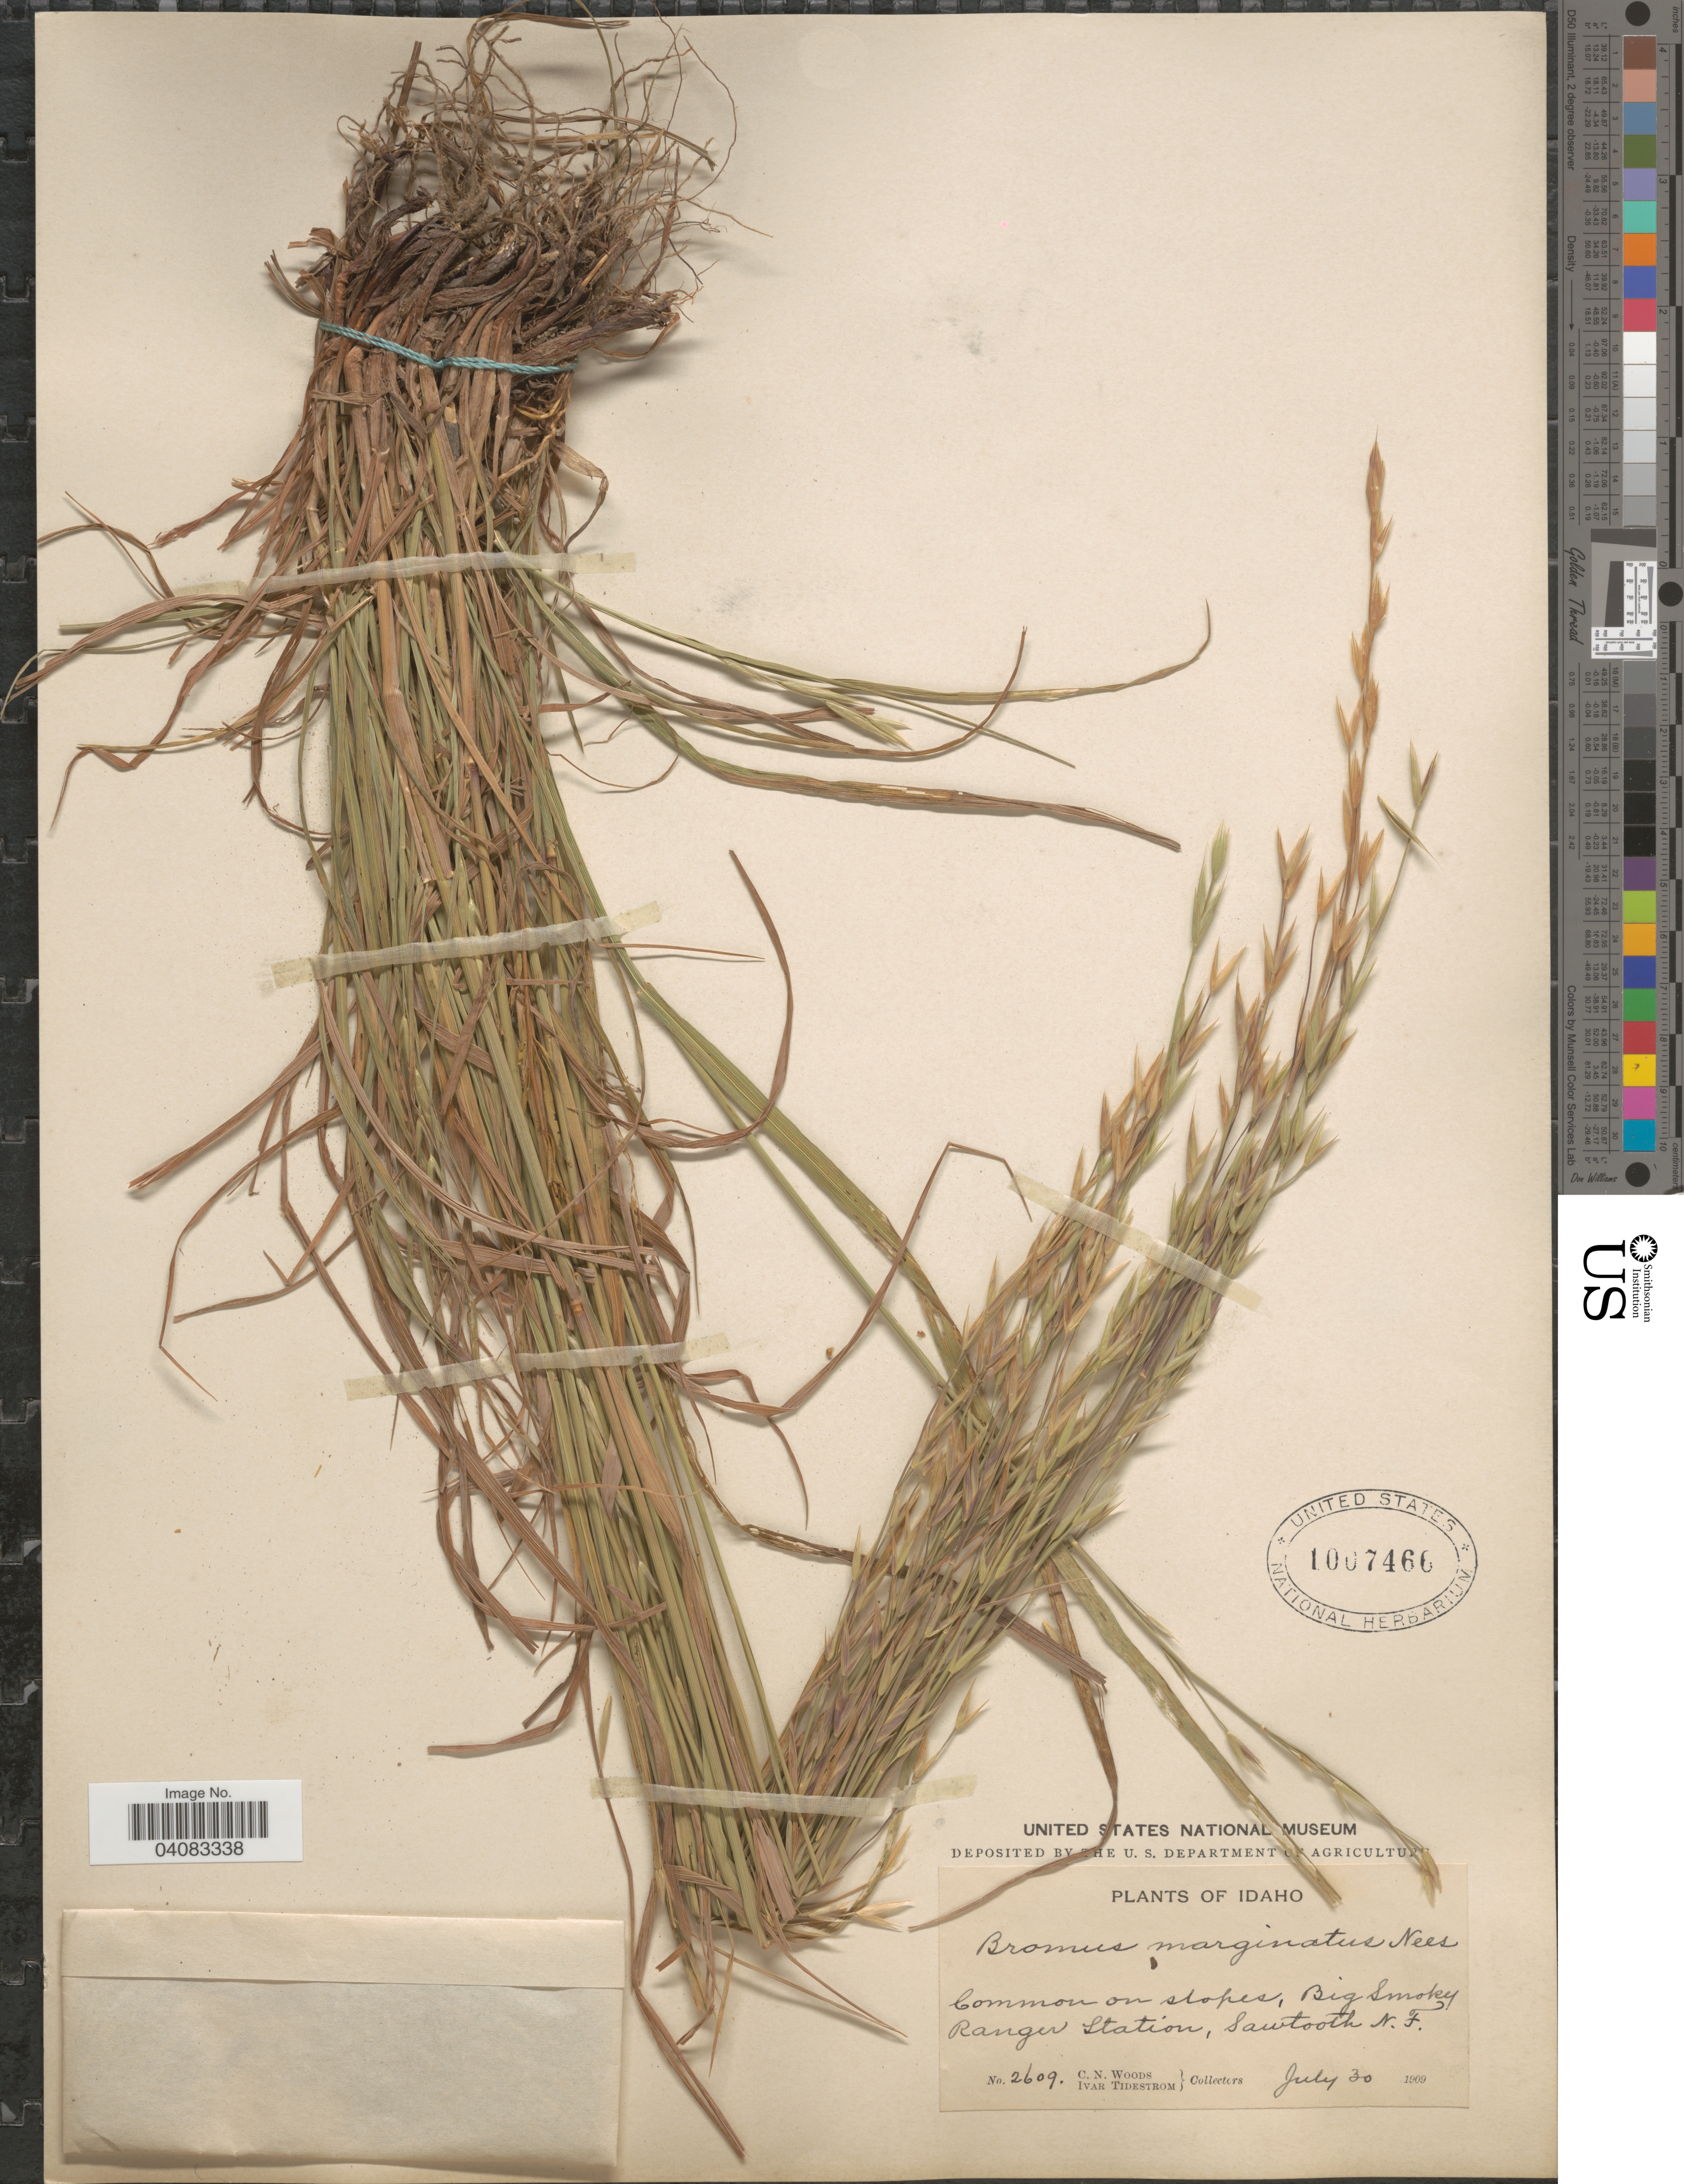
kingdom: Plantae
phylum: Tracheophyta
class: Liliopsida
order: Poales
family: Poaceae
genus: Bromus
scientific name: Bromus marginatus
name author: Nees ex Steud.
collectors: C. Woods & I. F. Tidestrom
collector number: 2609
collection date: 1909-07-30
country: United States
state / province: Idaho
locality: On slopes, Big Smokey Ranger Station, Sawtooth N. F.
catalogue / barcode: US 1007466